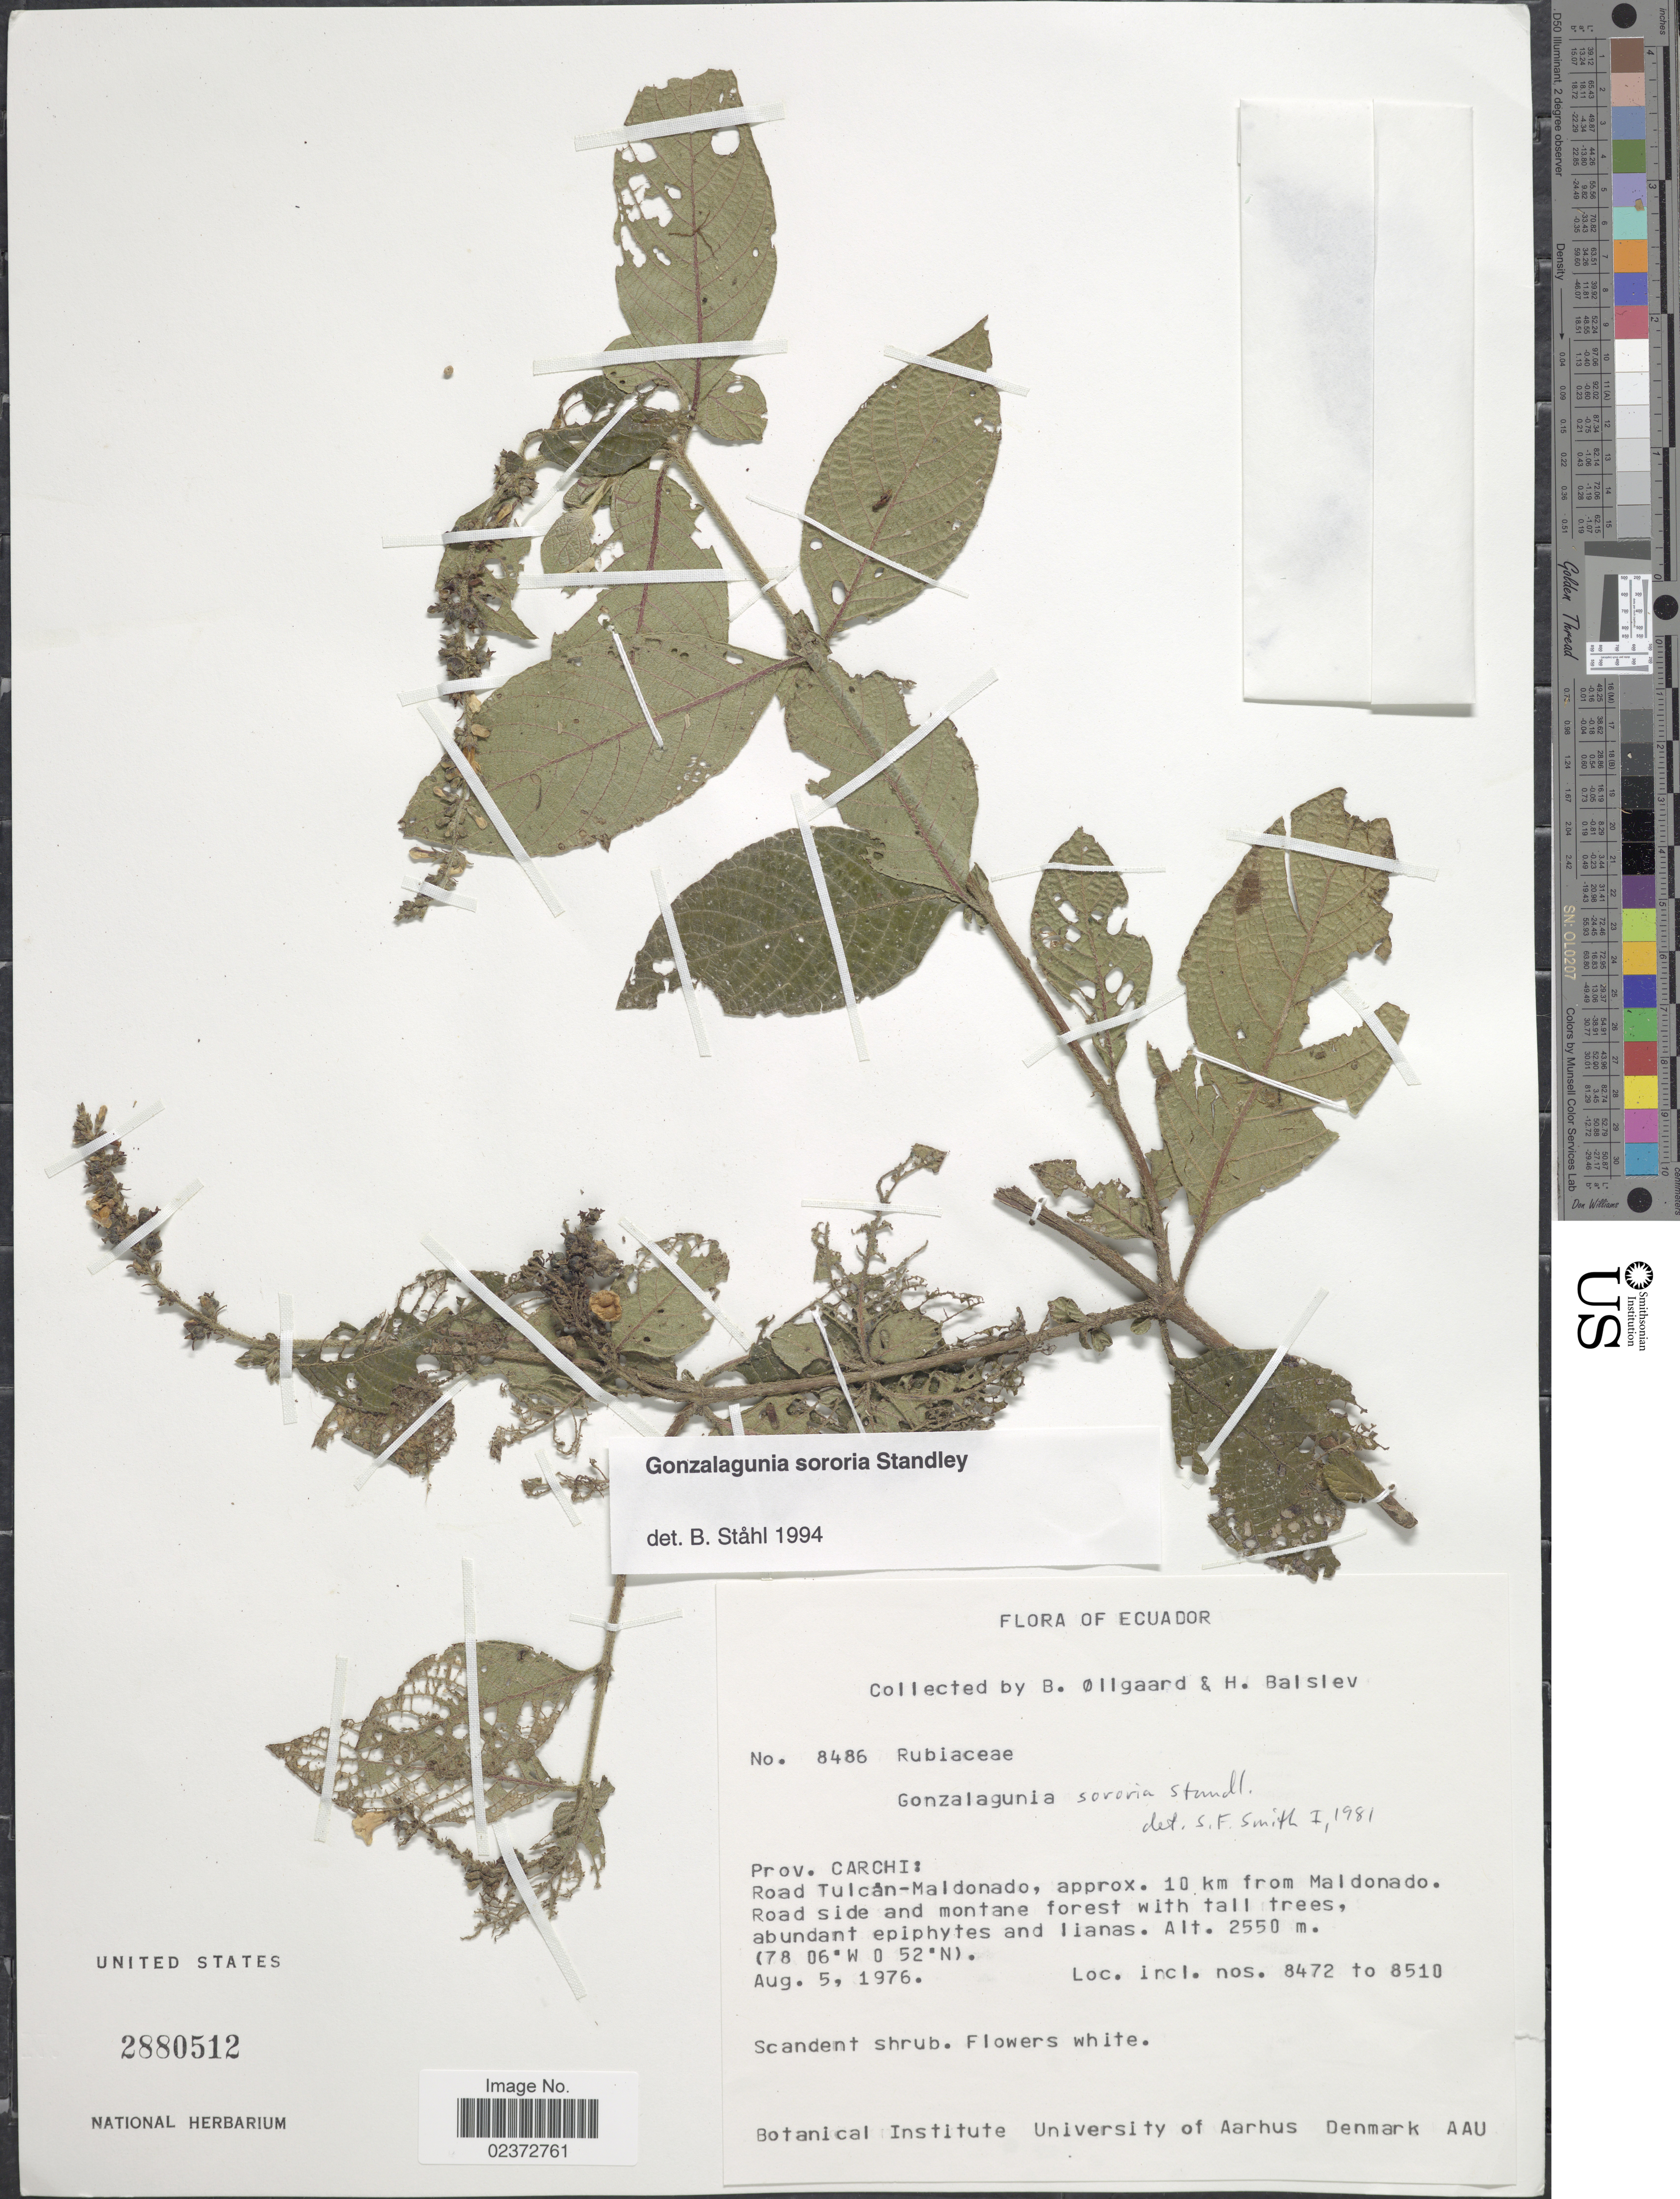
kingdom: Plantae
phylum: Tracheophyta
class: Magnoliopsida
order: Gentianales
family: Rubiaceae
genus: Gonzalagunia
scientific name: Gonzalagunia sororia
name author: Standl.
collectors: B. Øllgaard & H. Balslev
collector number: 8486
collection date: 1976-08-05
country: Ecuador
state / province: Carchi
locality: Road Tulcám-Maldonado, approx. 10 km from Maldonado. Road side and montane forest with all tree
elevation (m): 2550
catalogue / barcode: US 2880512